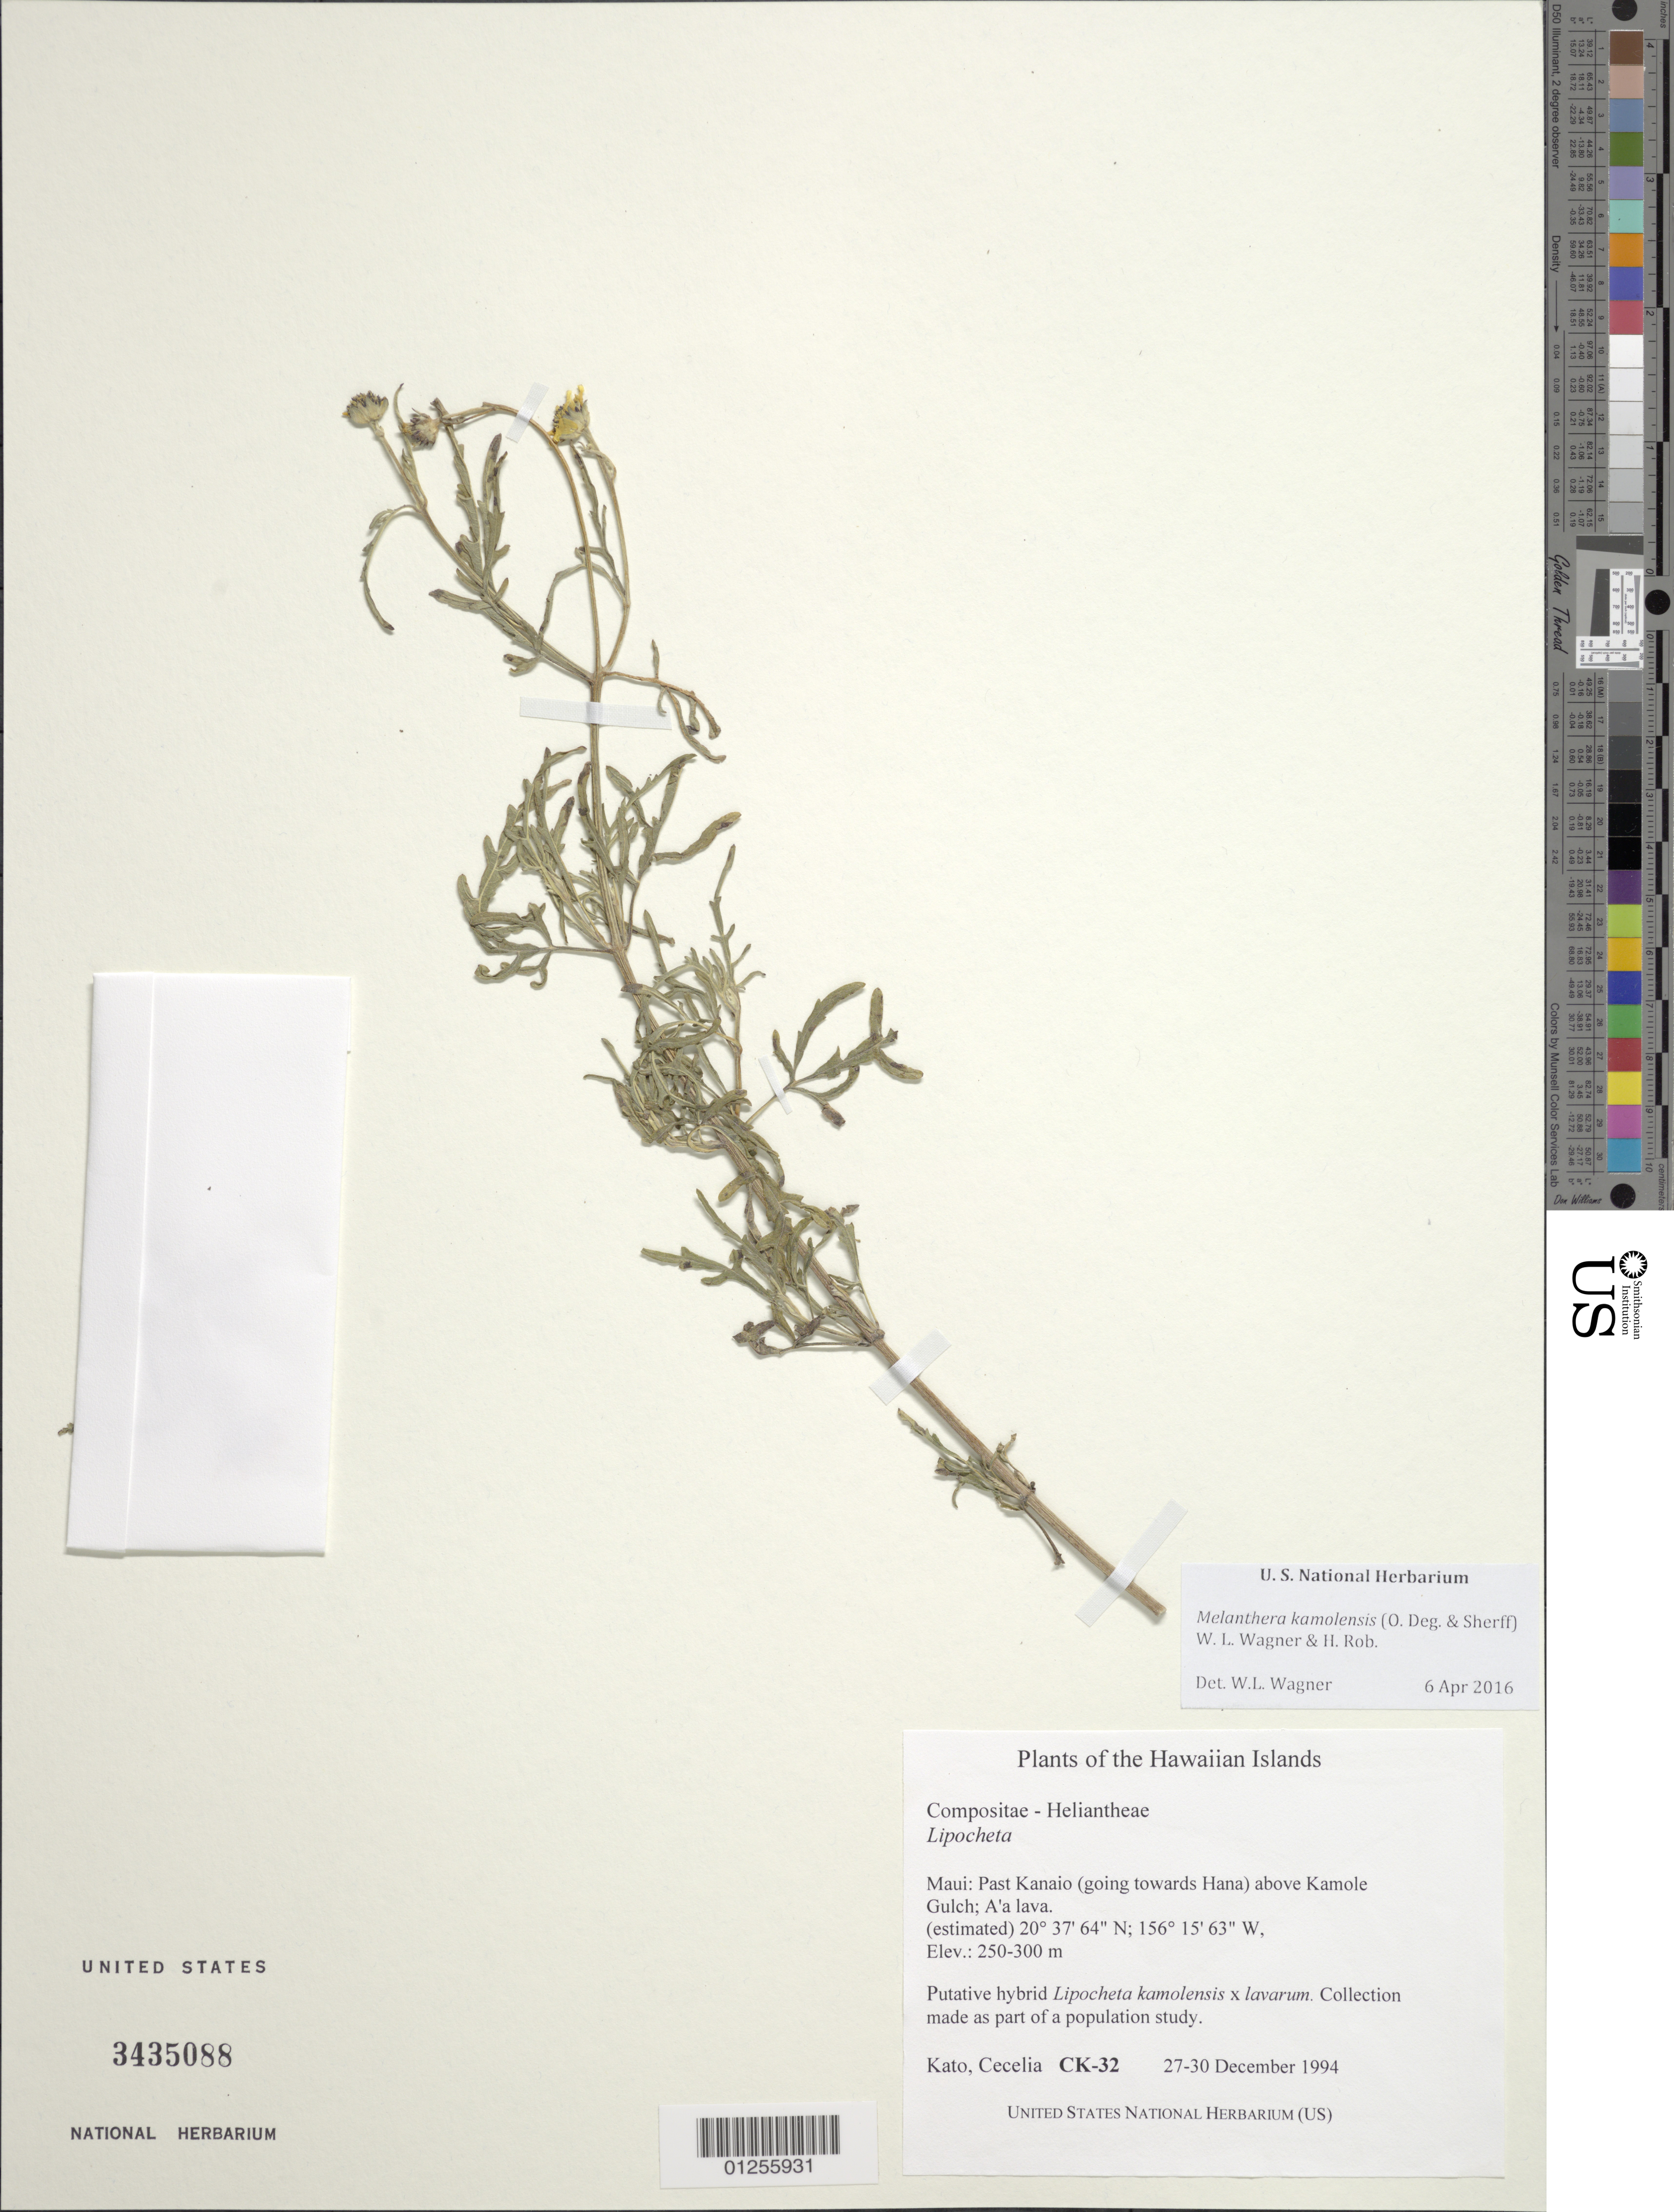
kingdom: Plantae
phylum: Tracheophyta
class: Magnoliopsida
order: Asterales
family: Asteraceae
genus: Wollastonia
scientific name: Wollastonia kamolensis x W. lavarum (Gaudich.) Orchard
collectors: C. Kato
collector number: CK-32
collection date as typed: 27 - 30 Dec 1994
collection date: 1994-12-27/1994-12-30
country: United States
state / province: Hawaii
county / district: Maui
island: Maui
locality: Past Kanaio (going towards Hana) above Kamole Gulch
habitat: A'a lava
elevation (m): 250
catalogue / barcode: US 3435088